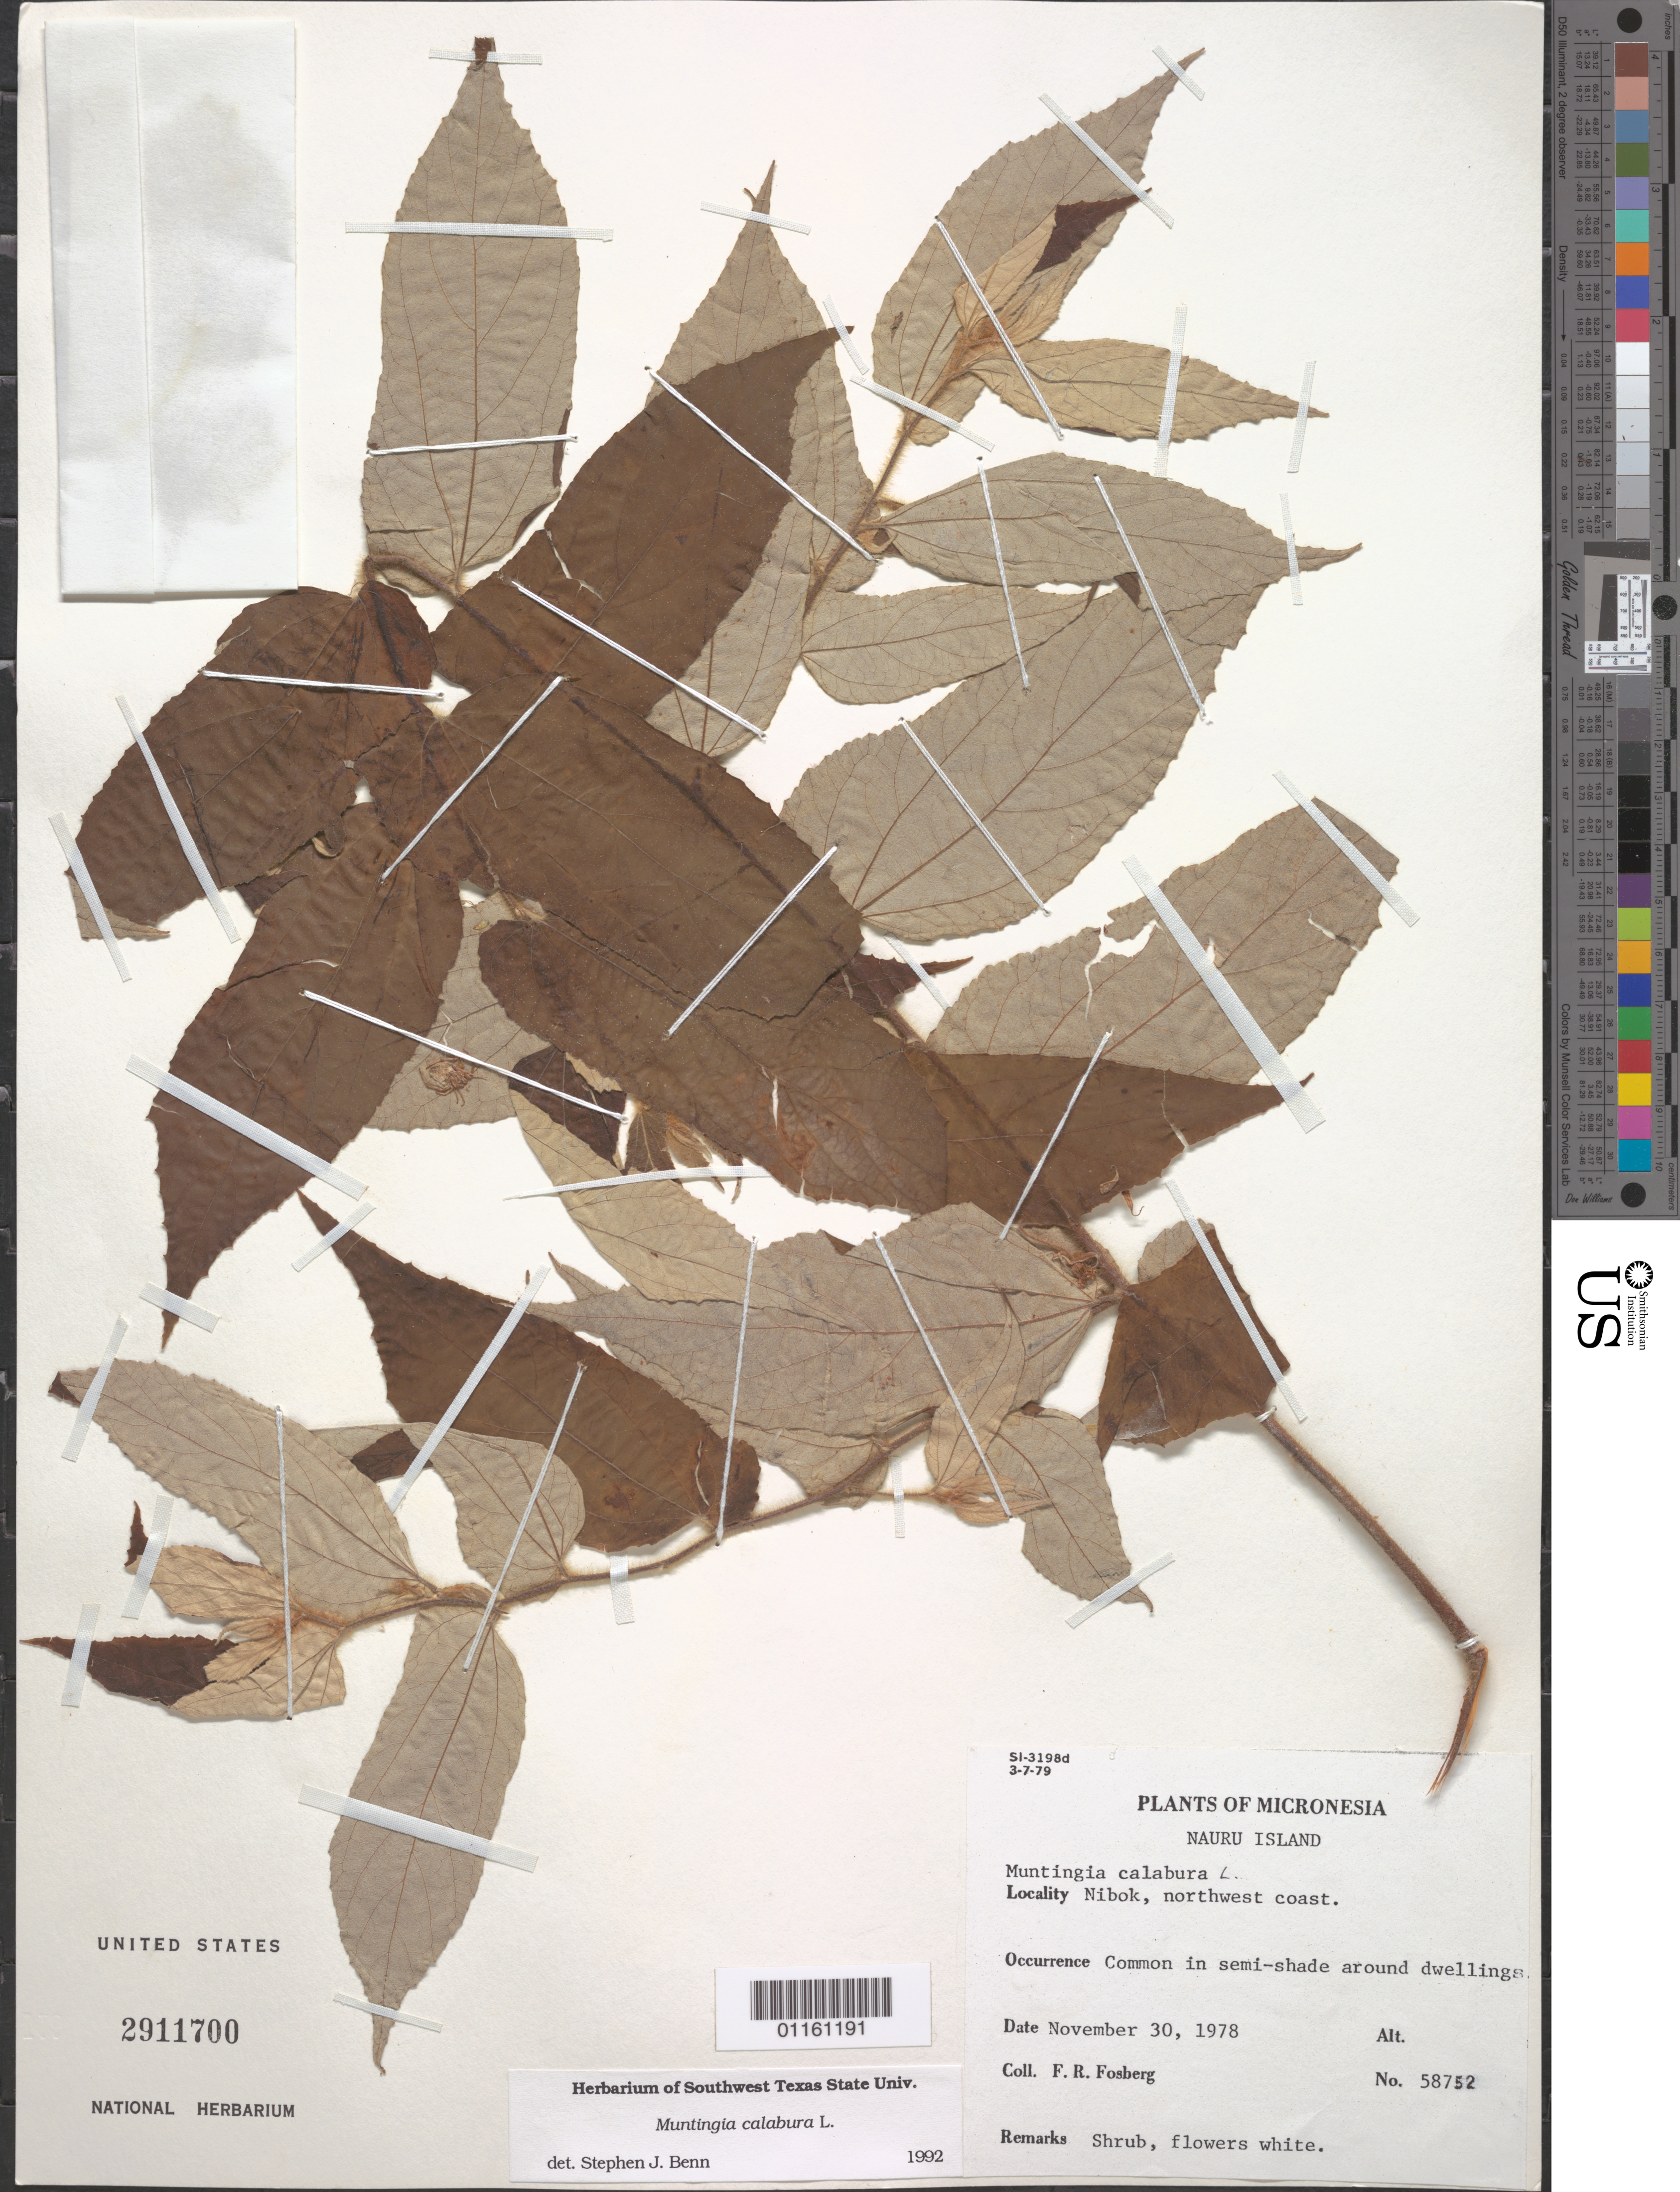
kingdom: Plantae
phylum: Tracheophyta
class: Magnoliopsida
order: Malvales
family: Muntingiaceae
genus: Muntingia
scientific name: Muntingia calabura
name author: L.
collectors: F. R. Fosberg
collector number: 58752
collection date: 1978-11-30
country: Nauru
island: Nauru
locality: Nibok, northwest coast.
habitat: Common in semi- shade around dwellings.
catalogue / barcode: US 2911700